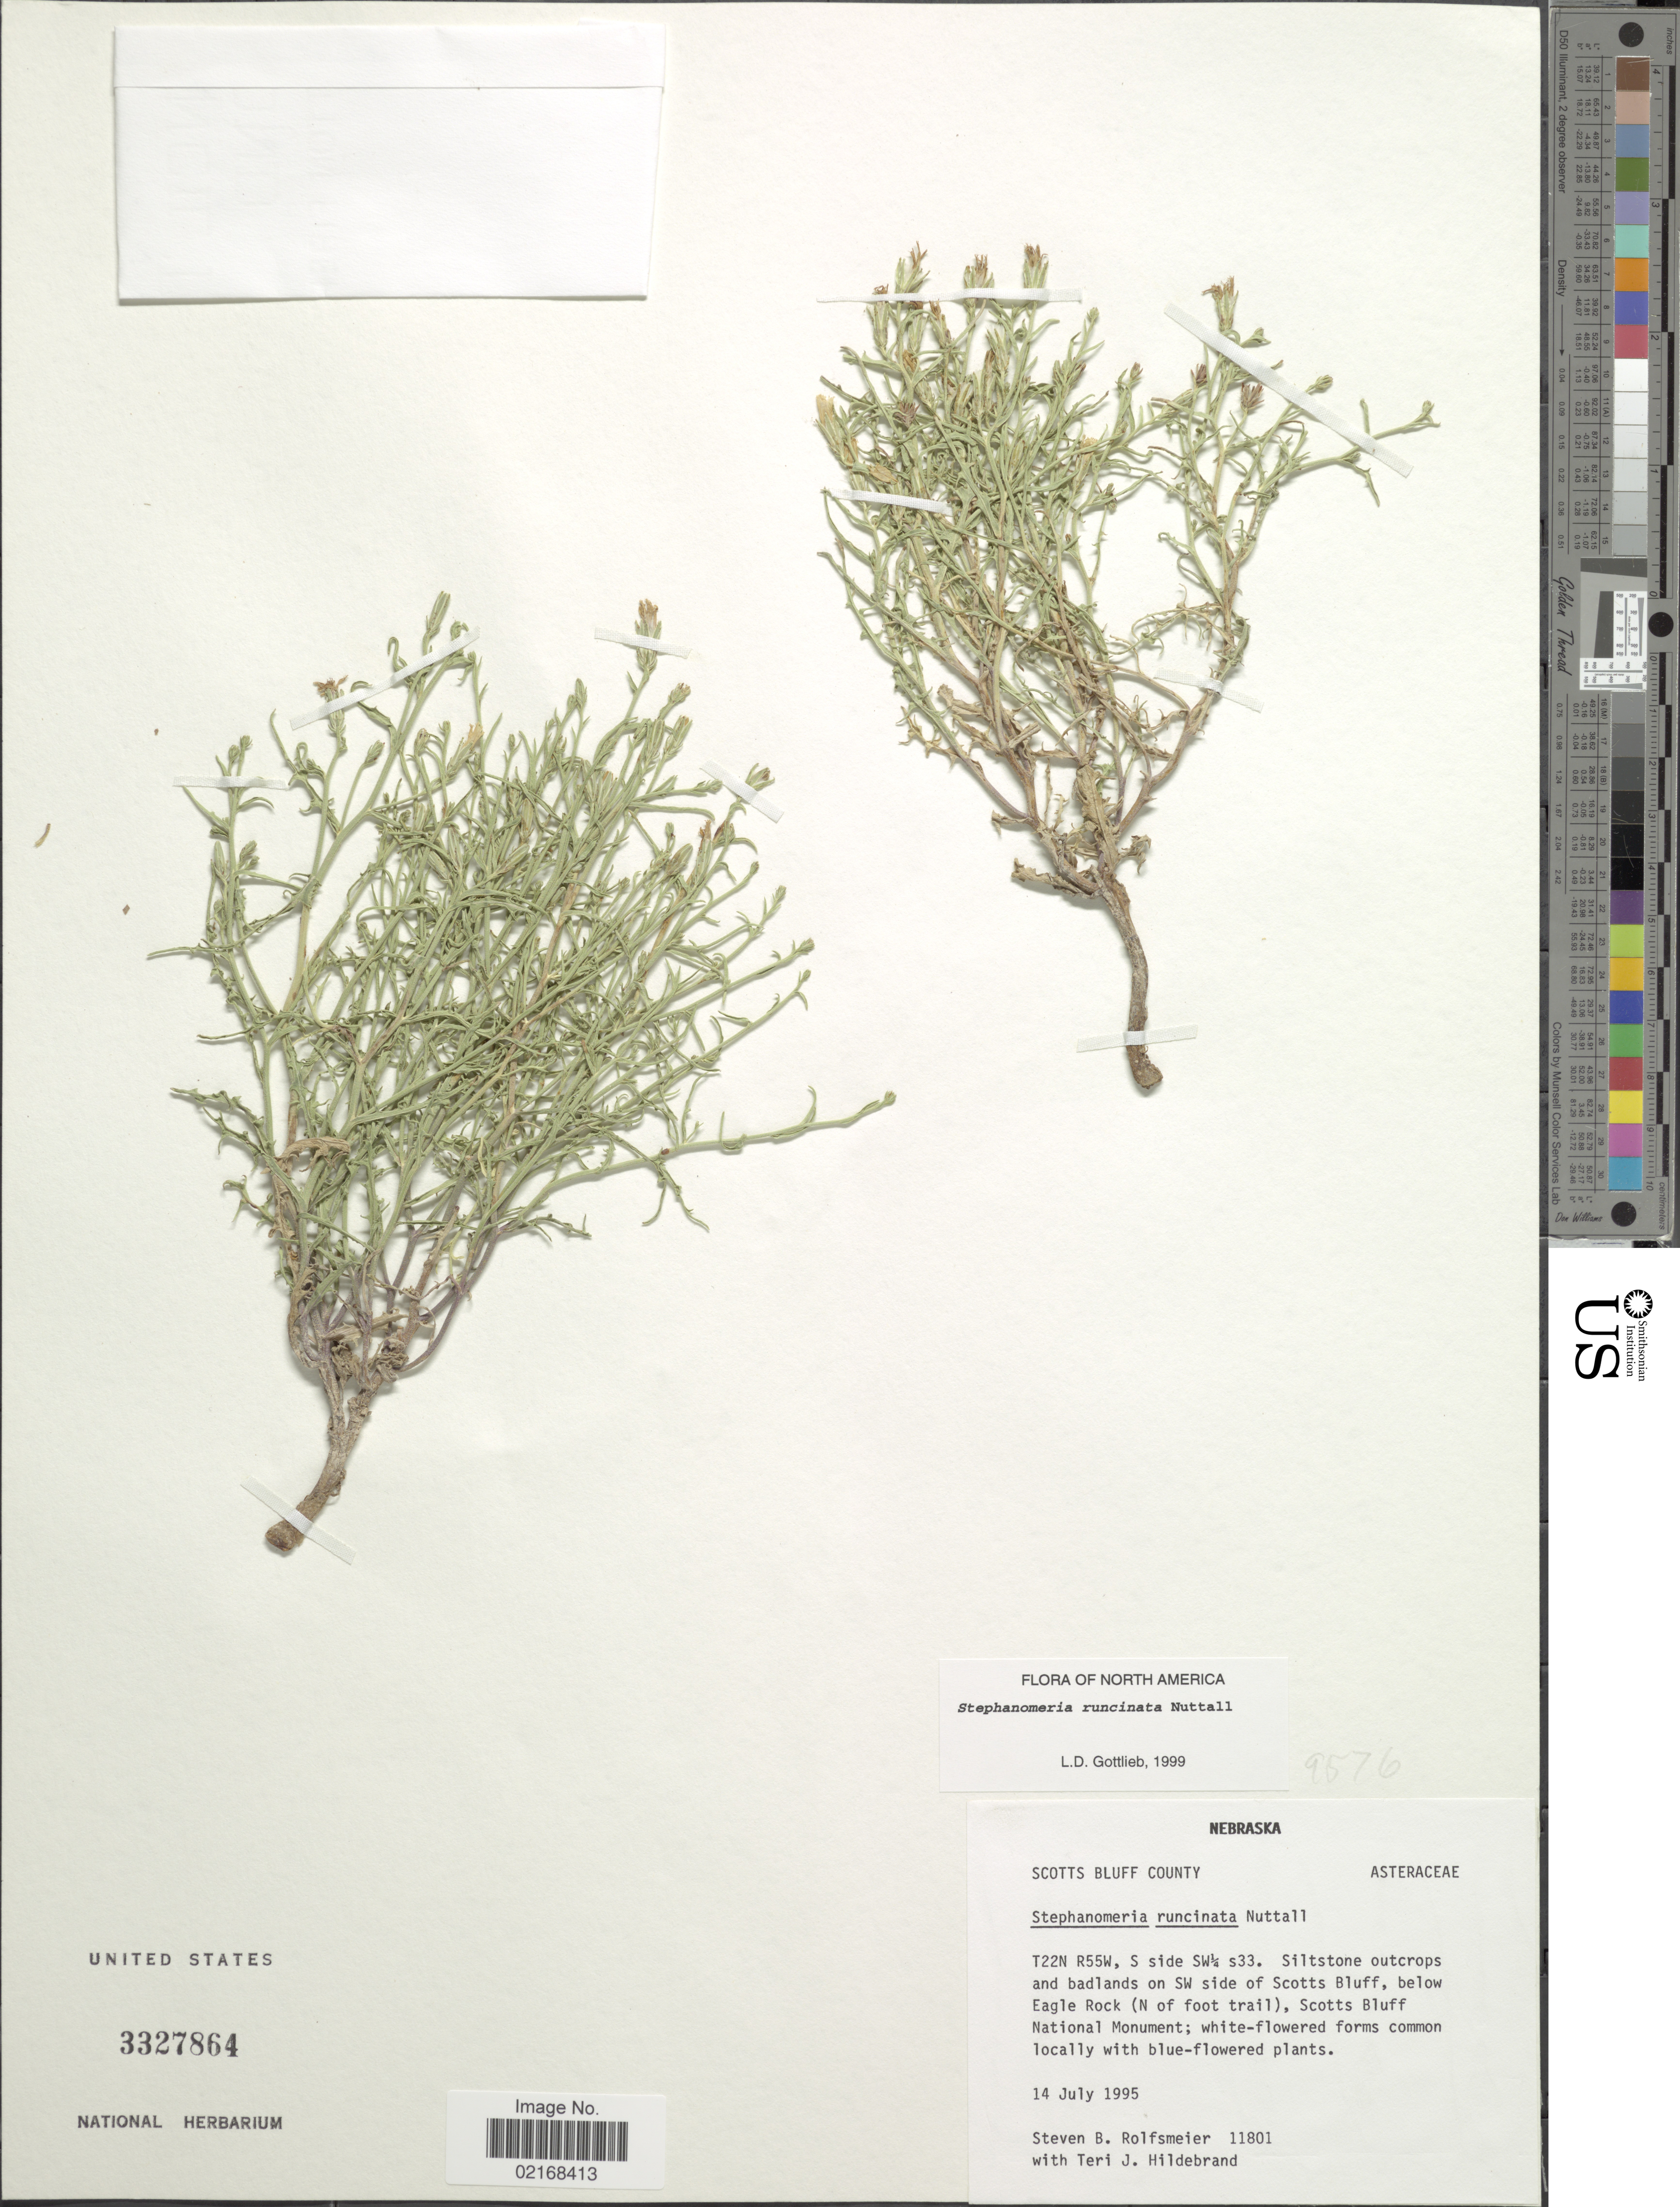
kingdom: Plantae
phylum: Tracheophyta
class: Magnoliopsida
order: Asterales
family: Asteraceae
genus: Stephanomeria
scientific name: Stephanomeria runcinata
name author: Nutt.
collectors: S. Rolfsmeier & T. Hildebrand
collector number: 11801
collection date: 1995-07-14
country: United States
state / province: Nebraska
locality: Scotts Bluff County, T22N R55W, S side SW ¼ s33, Siltstone outcrops and badlands on SW side of Scotts Bluff, below Eagle Rock (N of foot trail), Scotts Bluff National Monument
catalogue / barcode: US 3327864